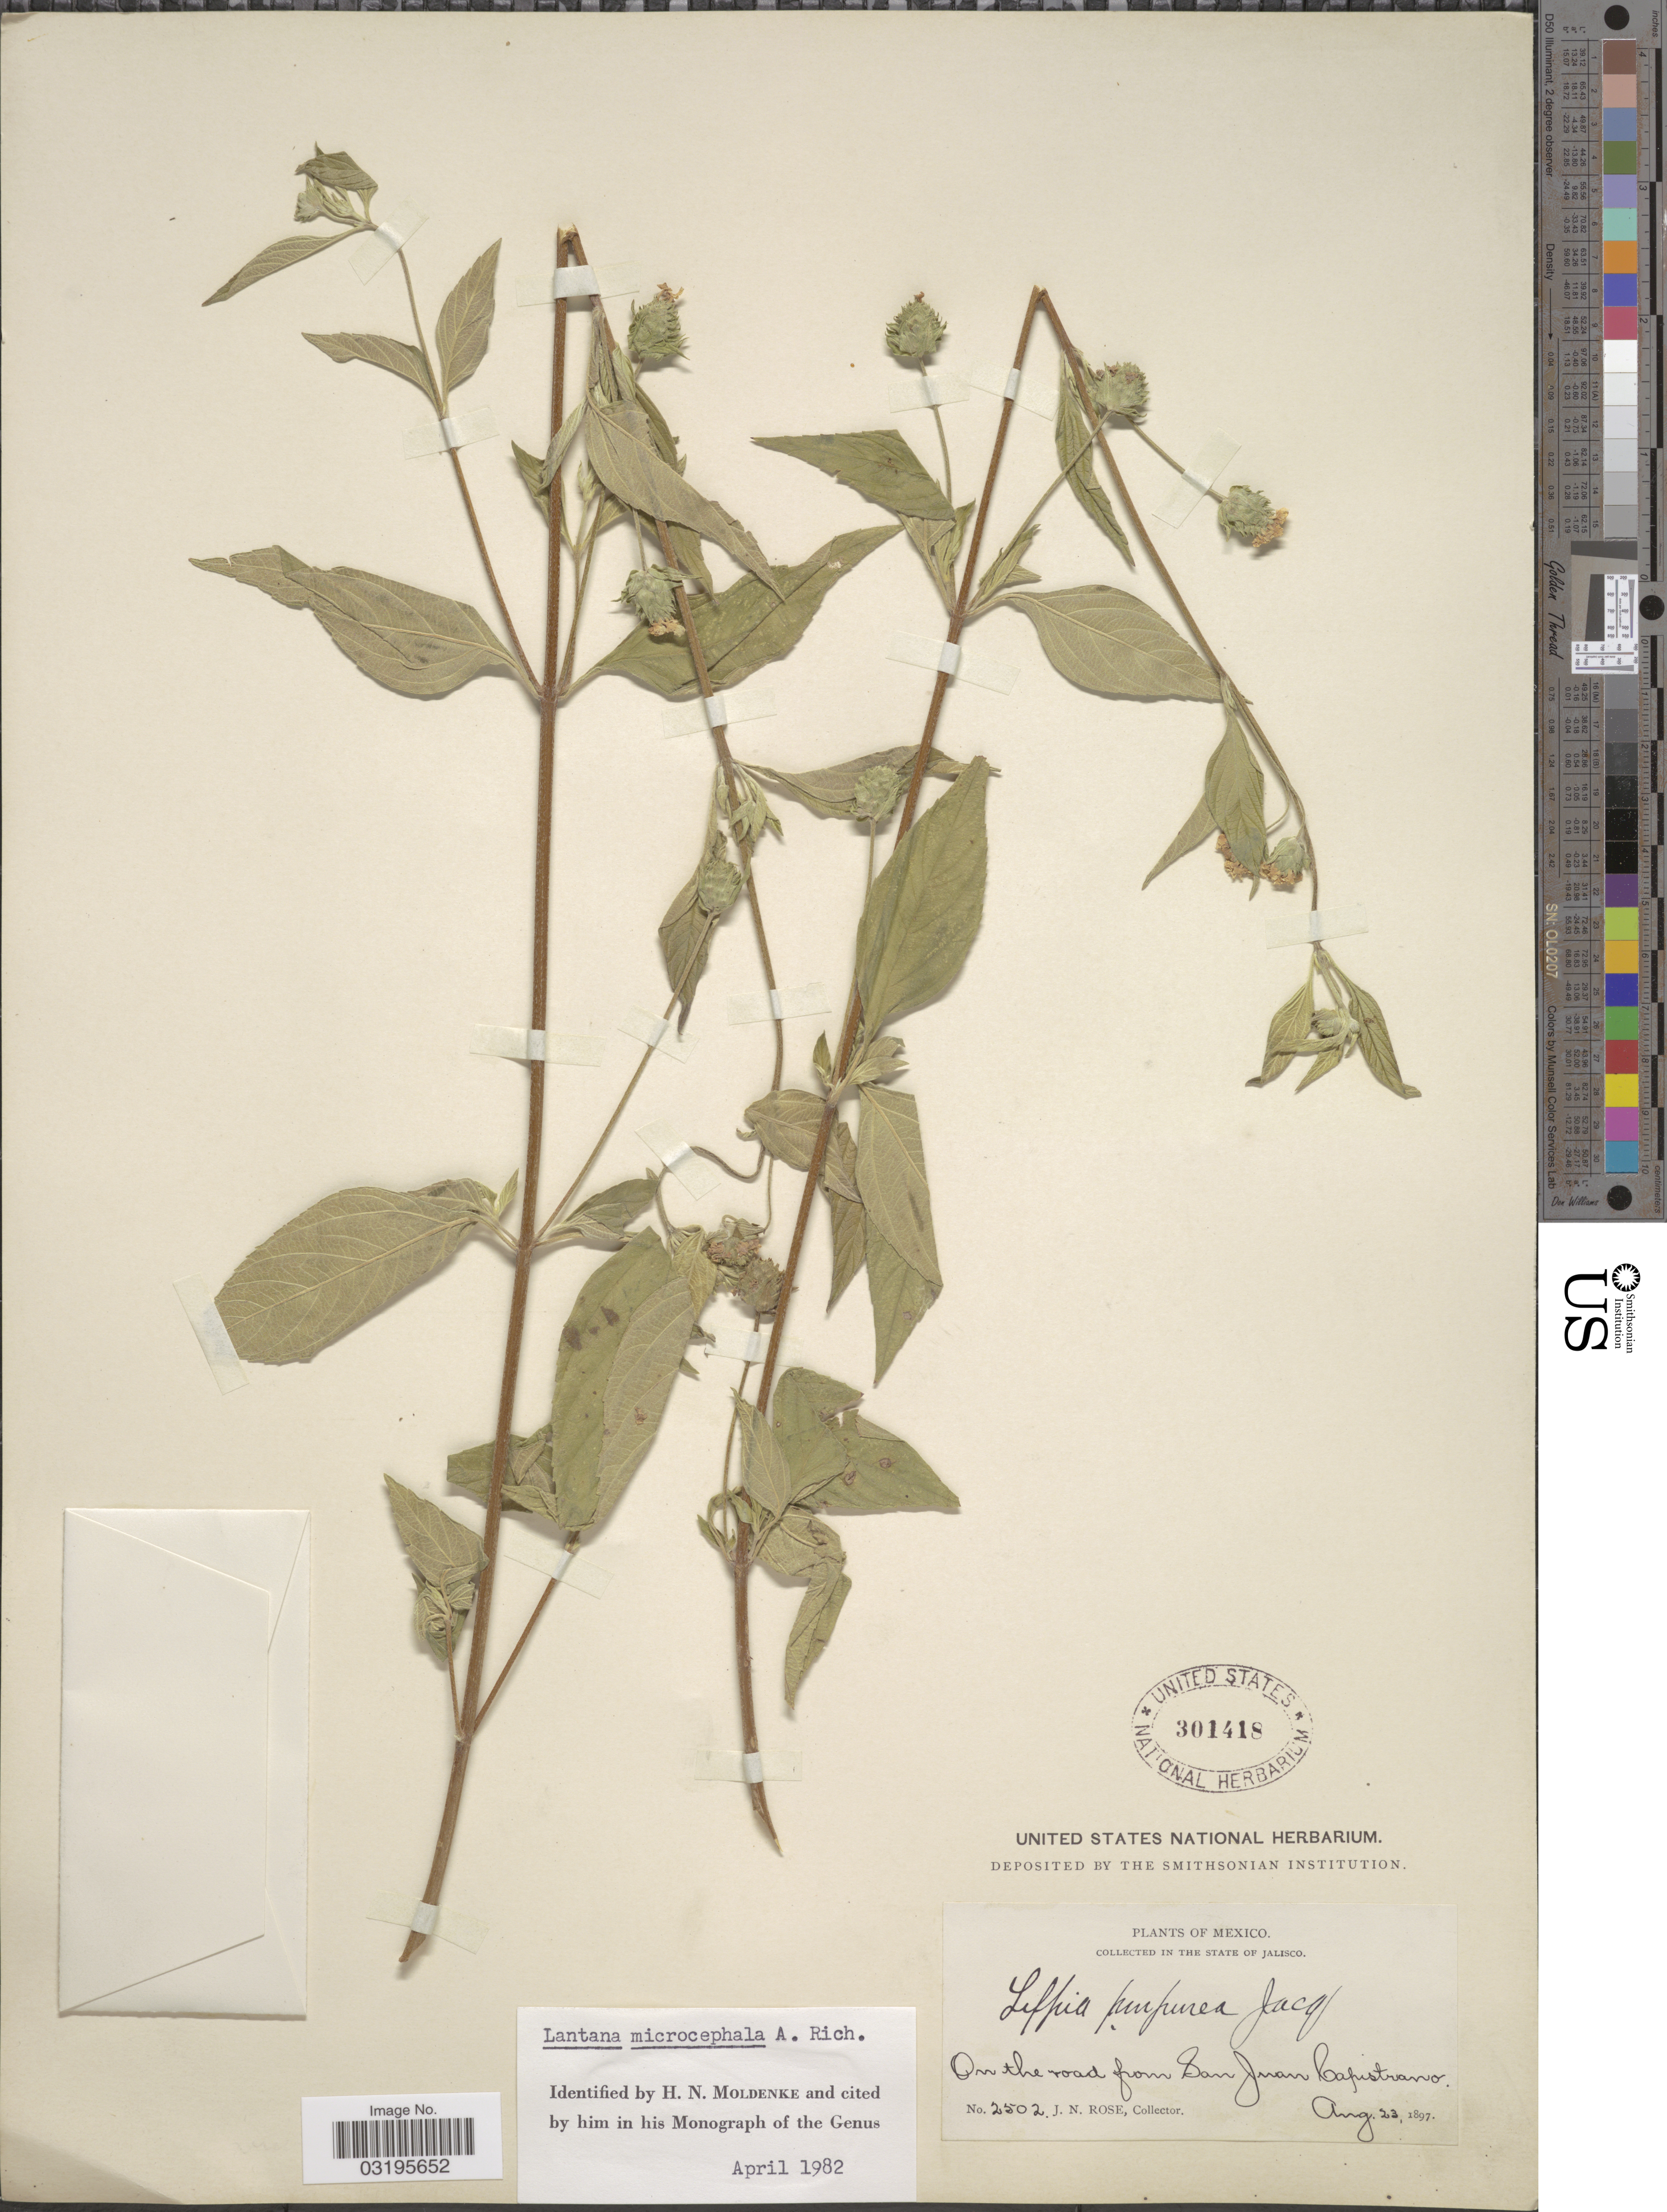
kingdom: Plantae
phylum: Tracheophyta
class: Magnoliopsida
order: Lamiales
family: Verbenaceae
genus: Lantana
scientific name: Lantana microcephala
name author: A. Rich. in Sagra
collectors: J. N. Rose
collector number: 2502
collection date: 1897-08-23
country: Mexico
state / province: Jalisco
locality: On the road from San Juan Capistrano.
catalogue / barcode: US 301418